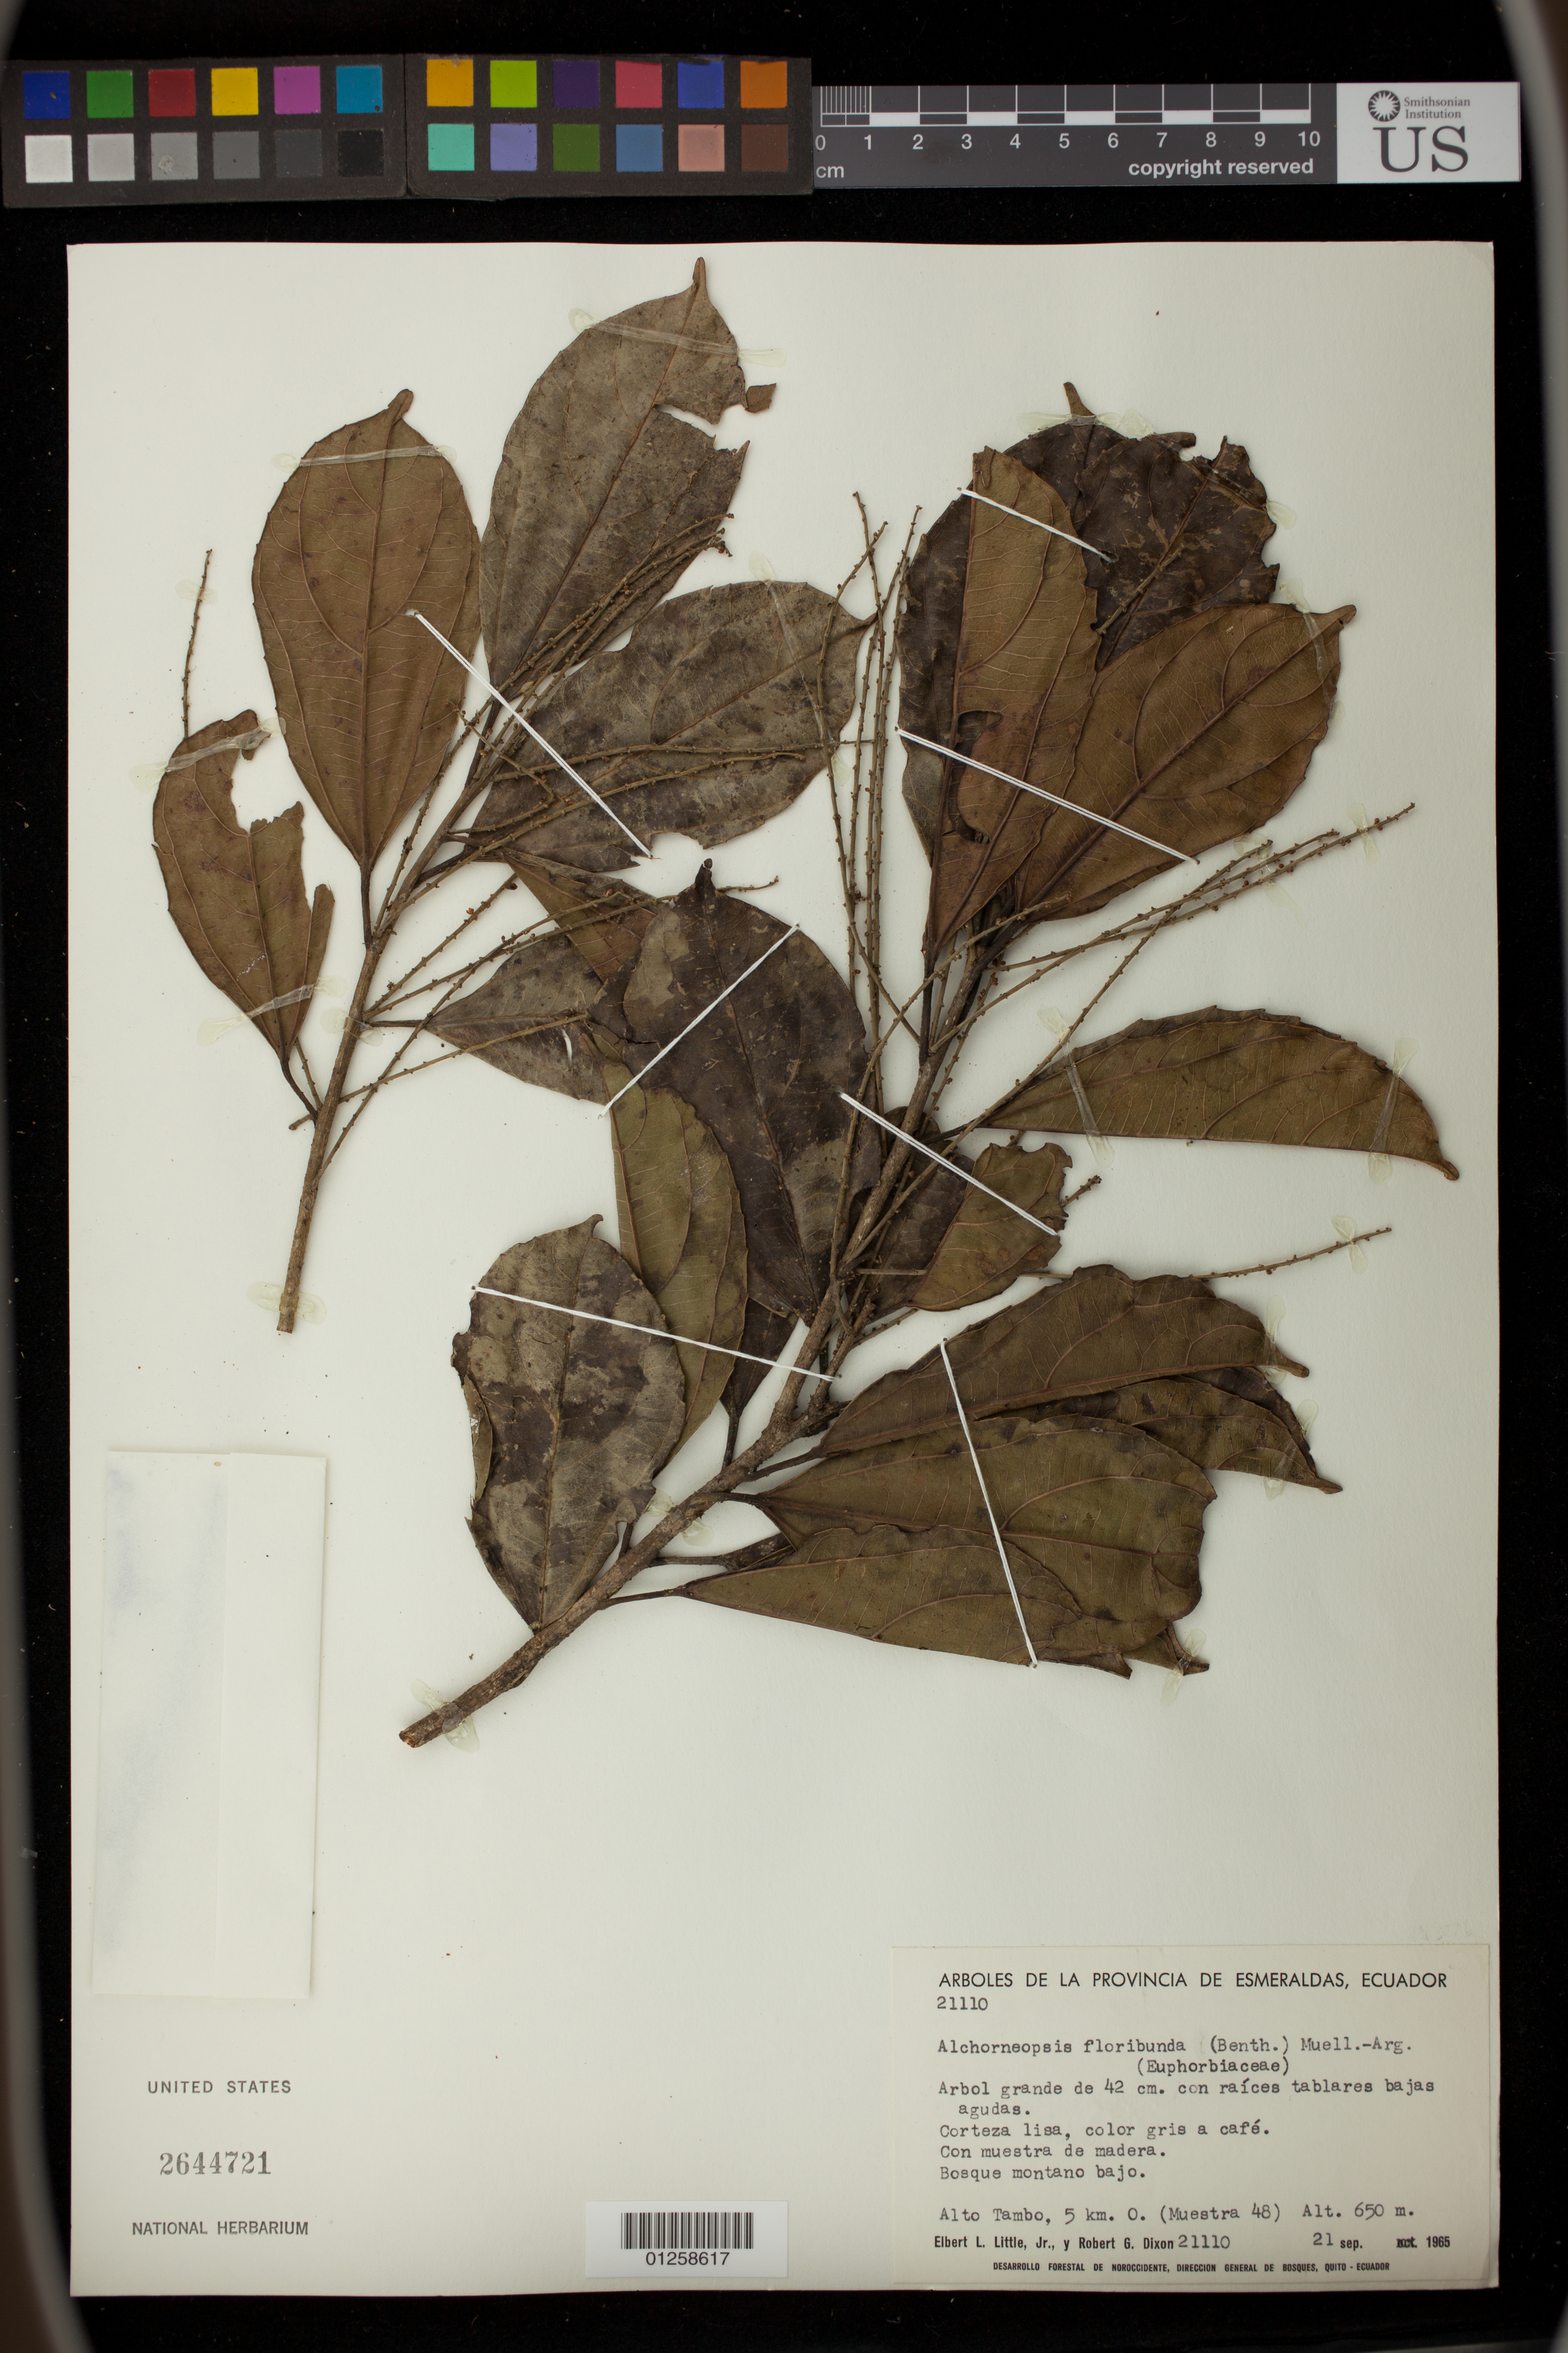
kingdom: Plantae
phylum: Tracheophyta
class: Magnoliopsida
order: Malpighiales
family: Euphorbiaceae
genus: Alchorneopsis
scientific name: Alchorneopsis floribunda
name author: (Benth.) Müll. Arg.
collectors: E. L. Little & R. G. Dixon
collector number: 21110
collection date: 1965-09-21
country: Ecuador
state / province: Esmeraldas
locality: Alto Tambo, 5 km. O. (Muestra 48)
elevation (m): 650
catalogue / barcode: US 2644721